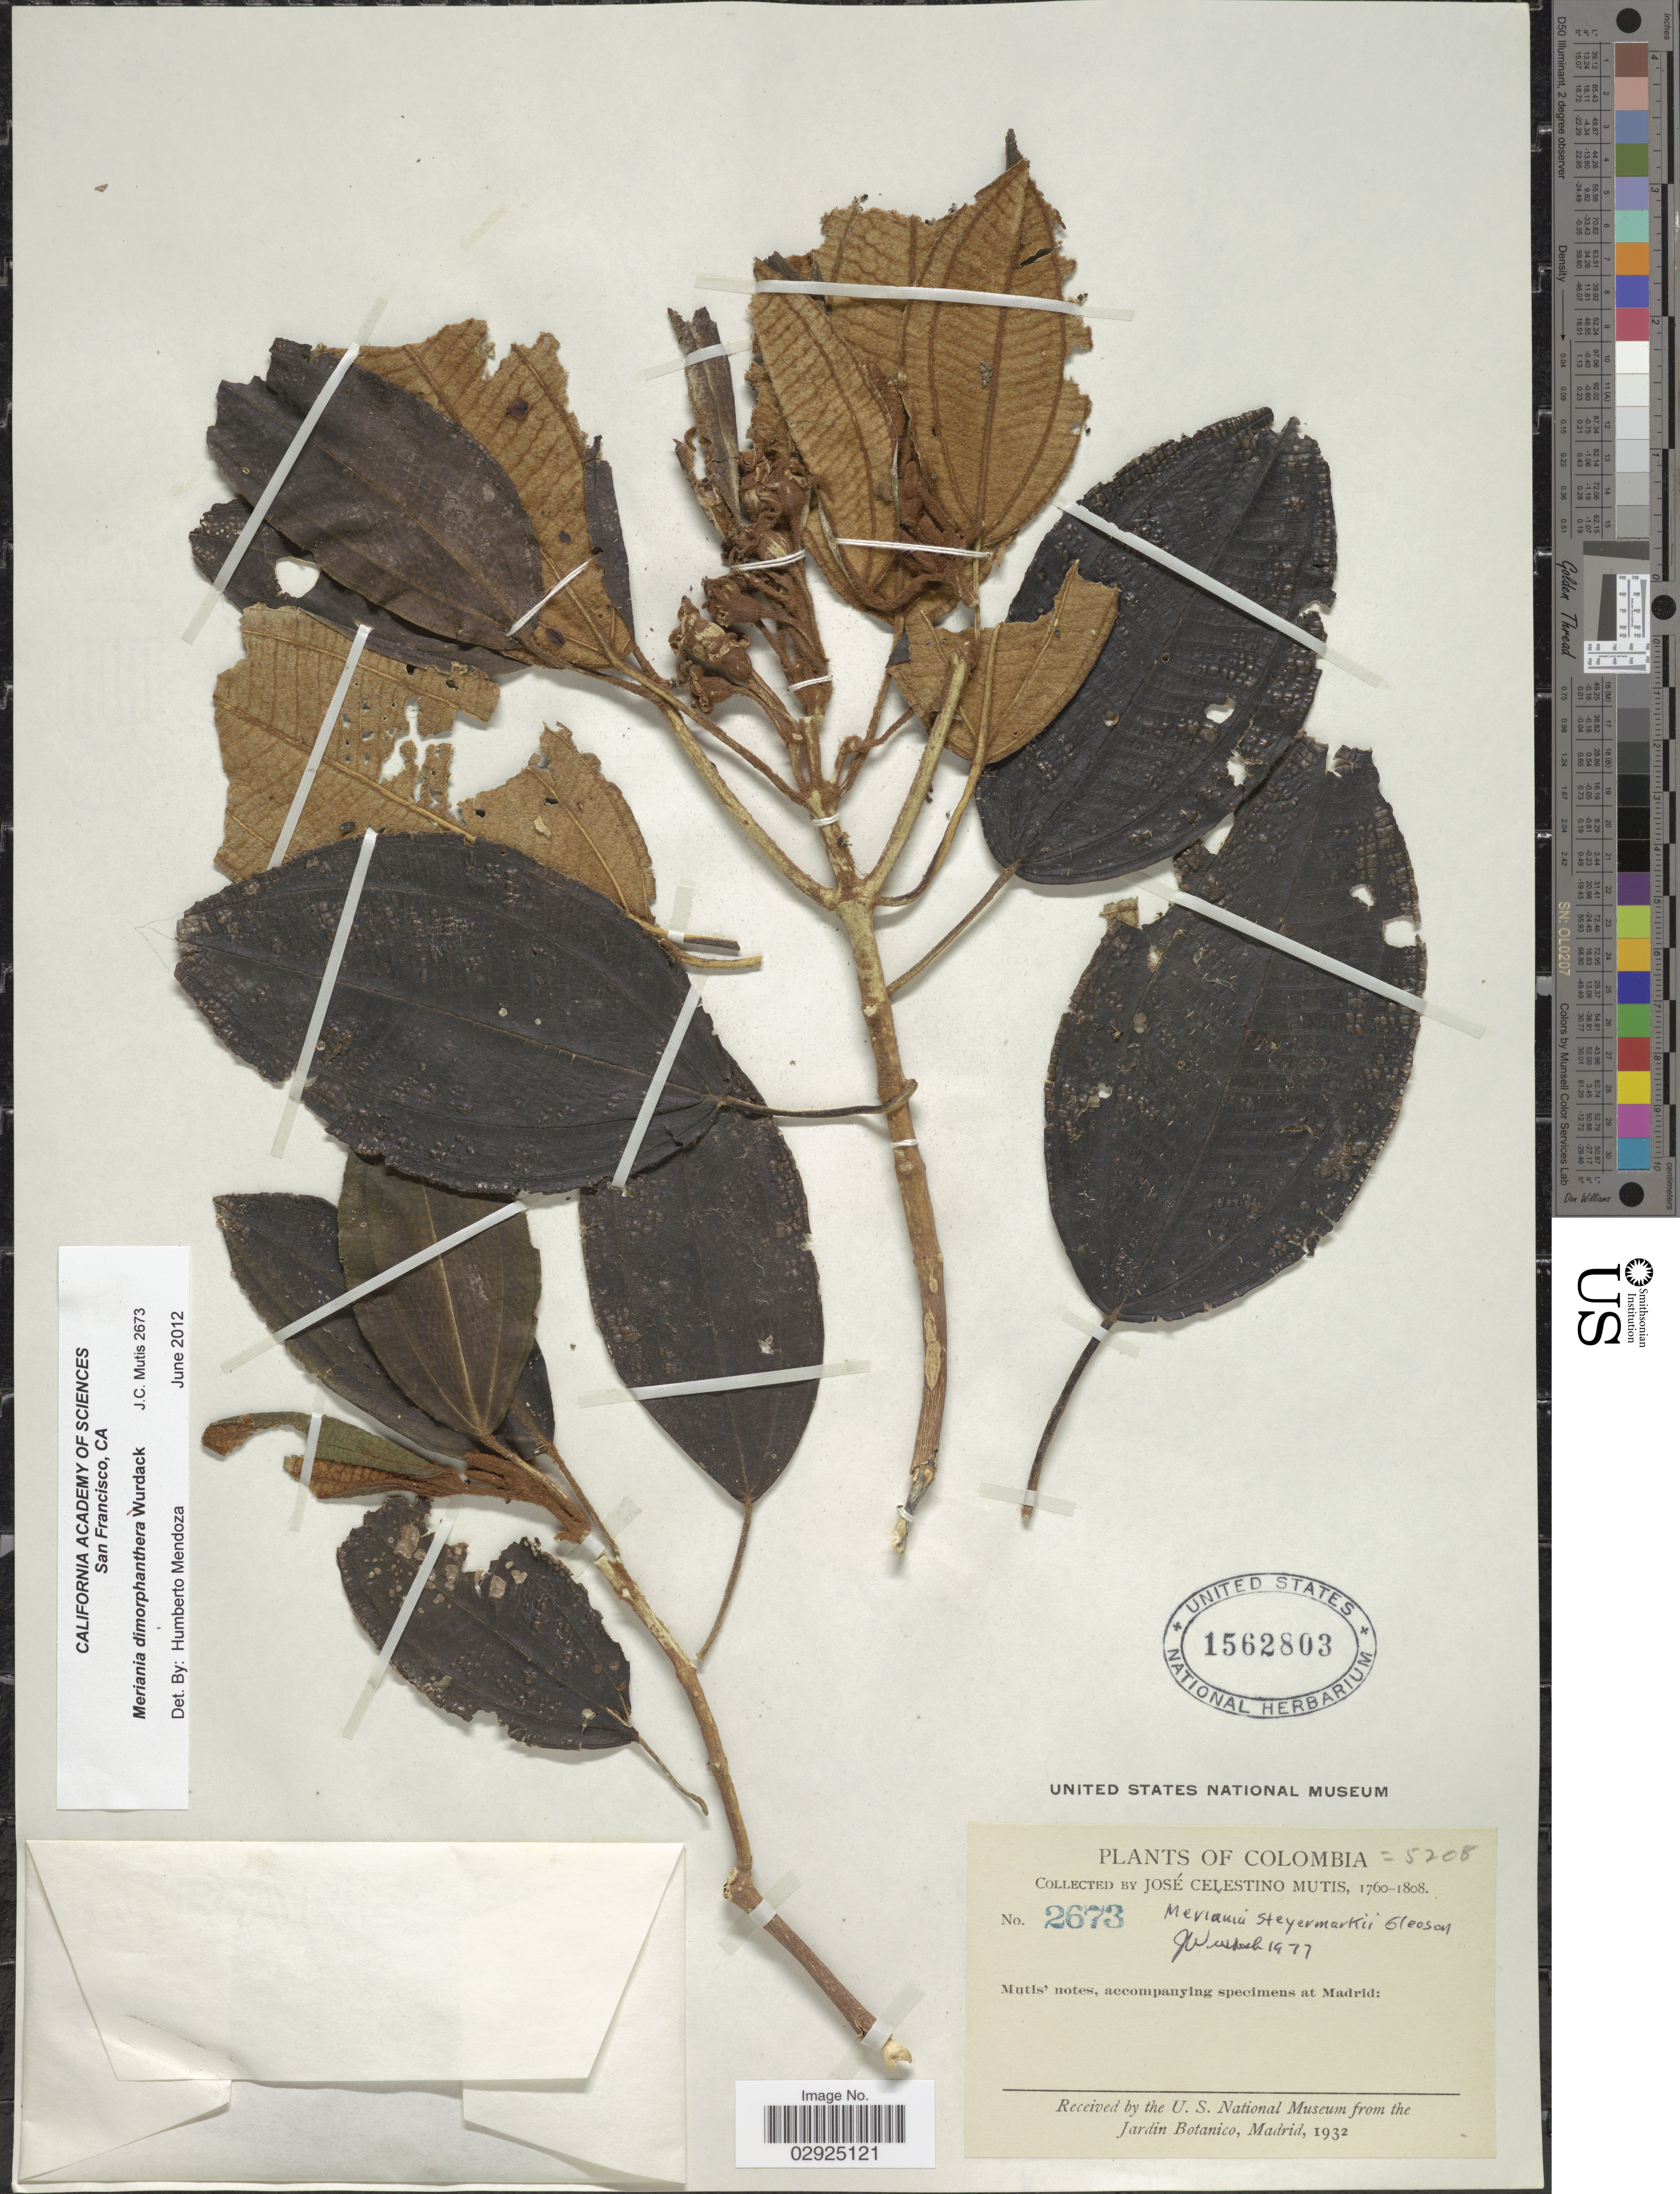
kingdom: Plantae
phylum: Tracheophyta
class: Magnoliopsida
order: Myrtales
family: Melastomataceae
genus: Meriania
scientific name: Meriania dimorphanthera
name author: Wurdack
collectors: J. C. B. Mutis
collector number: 2673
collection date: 1760/1808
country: Colombia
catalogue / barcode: US 1562803